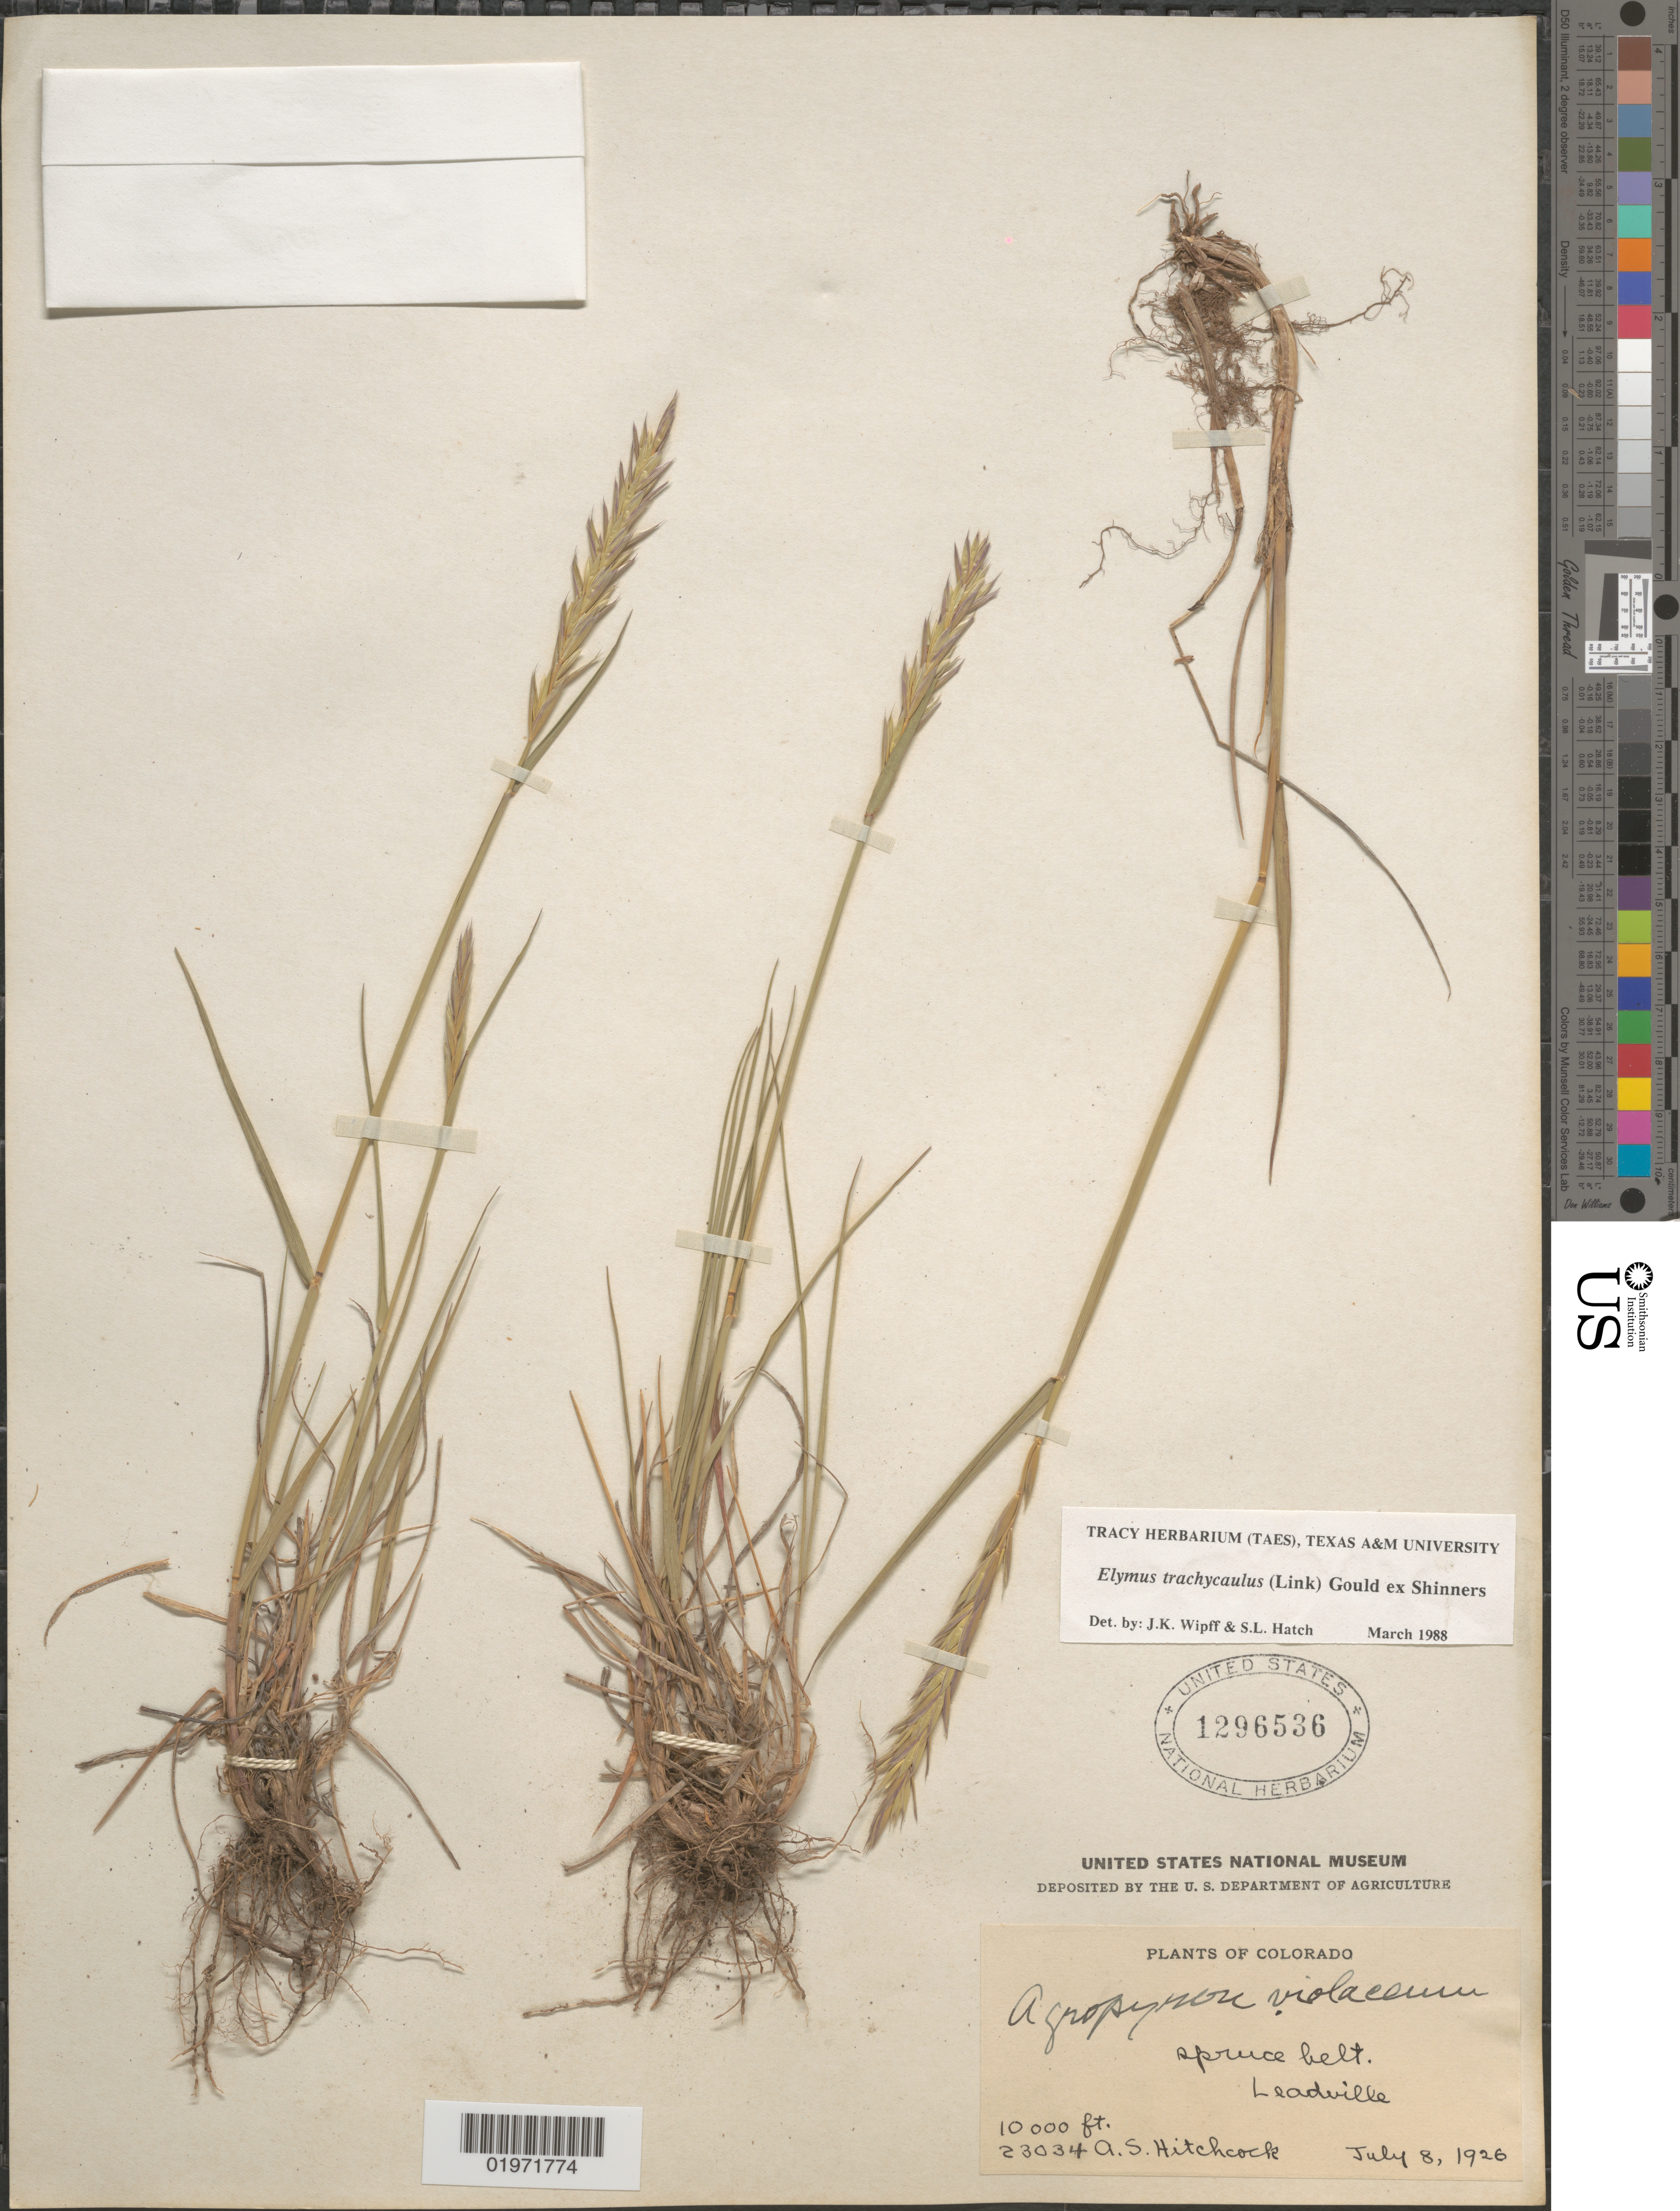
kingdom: Plantae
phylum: Tracheophyta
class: Liliopsida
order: Poales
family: Poaceae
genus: Elymus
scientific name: Elymus trachycaulus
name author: (Link) Gould ex Shinners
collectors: A. S. Hitchcock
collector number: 23034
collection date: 1926-07-08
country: United States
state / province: Colorado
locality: Spruce belt. Leadville.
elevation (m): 3048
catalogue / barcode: US 1296536